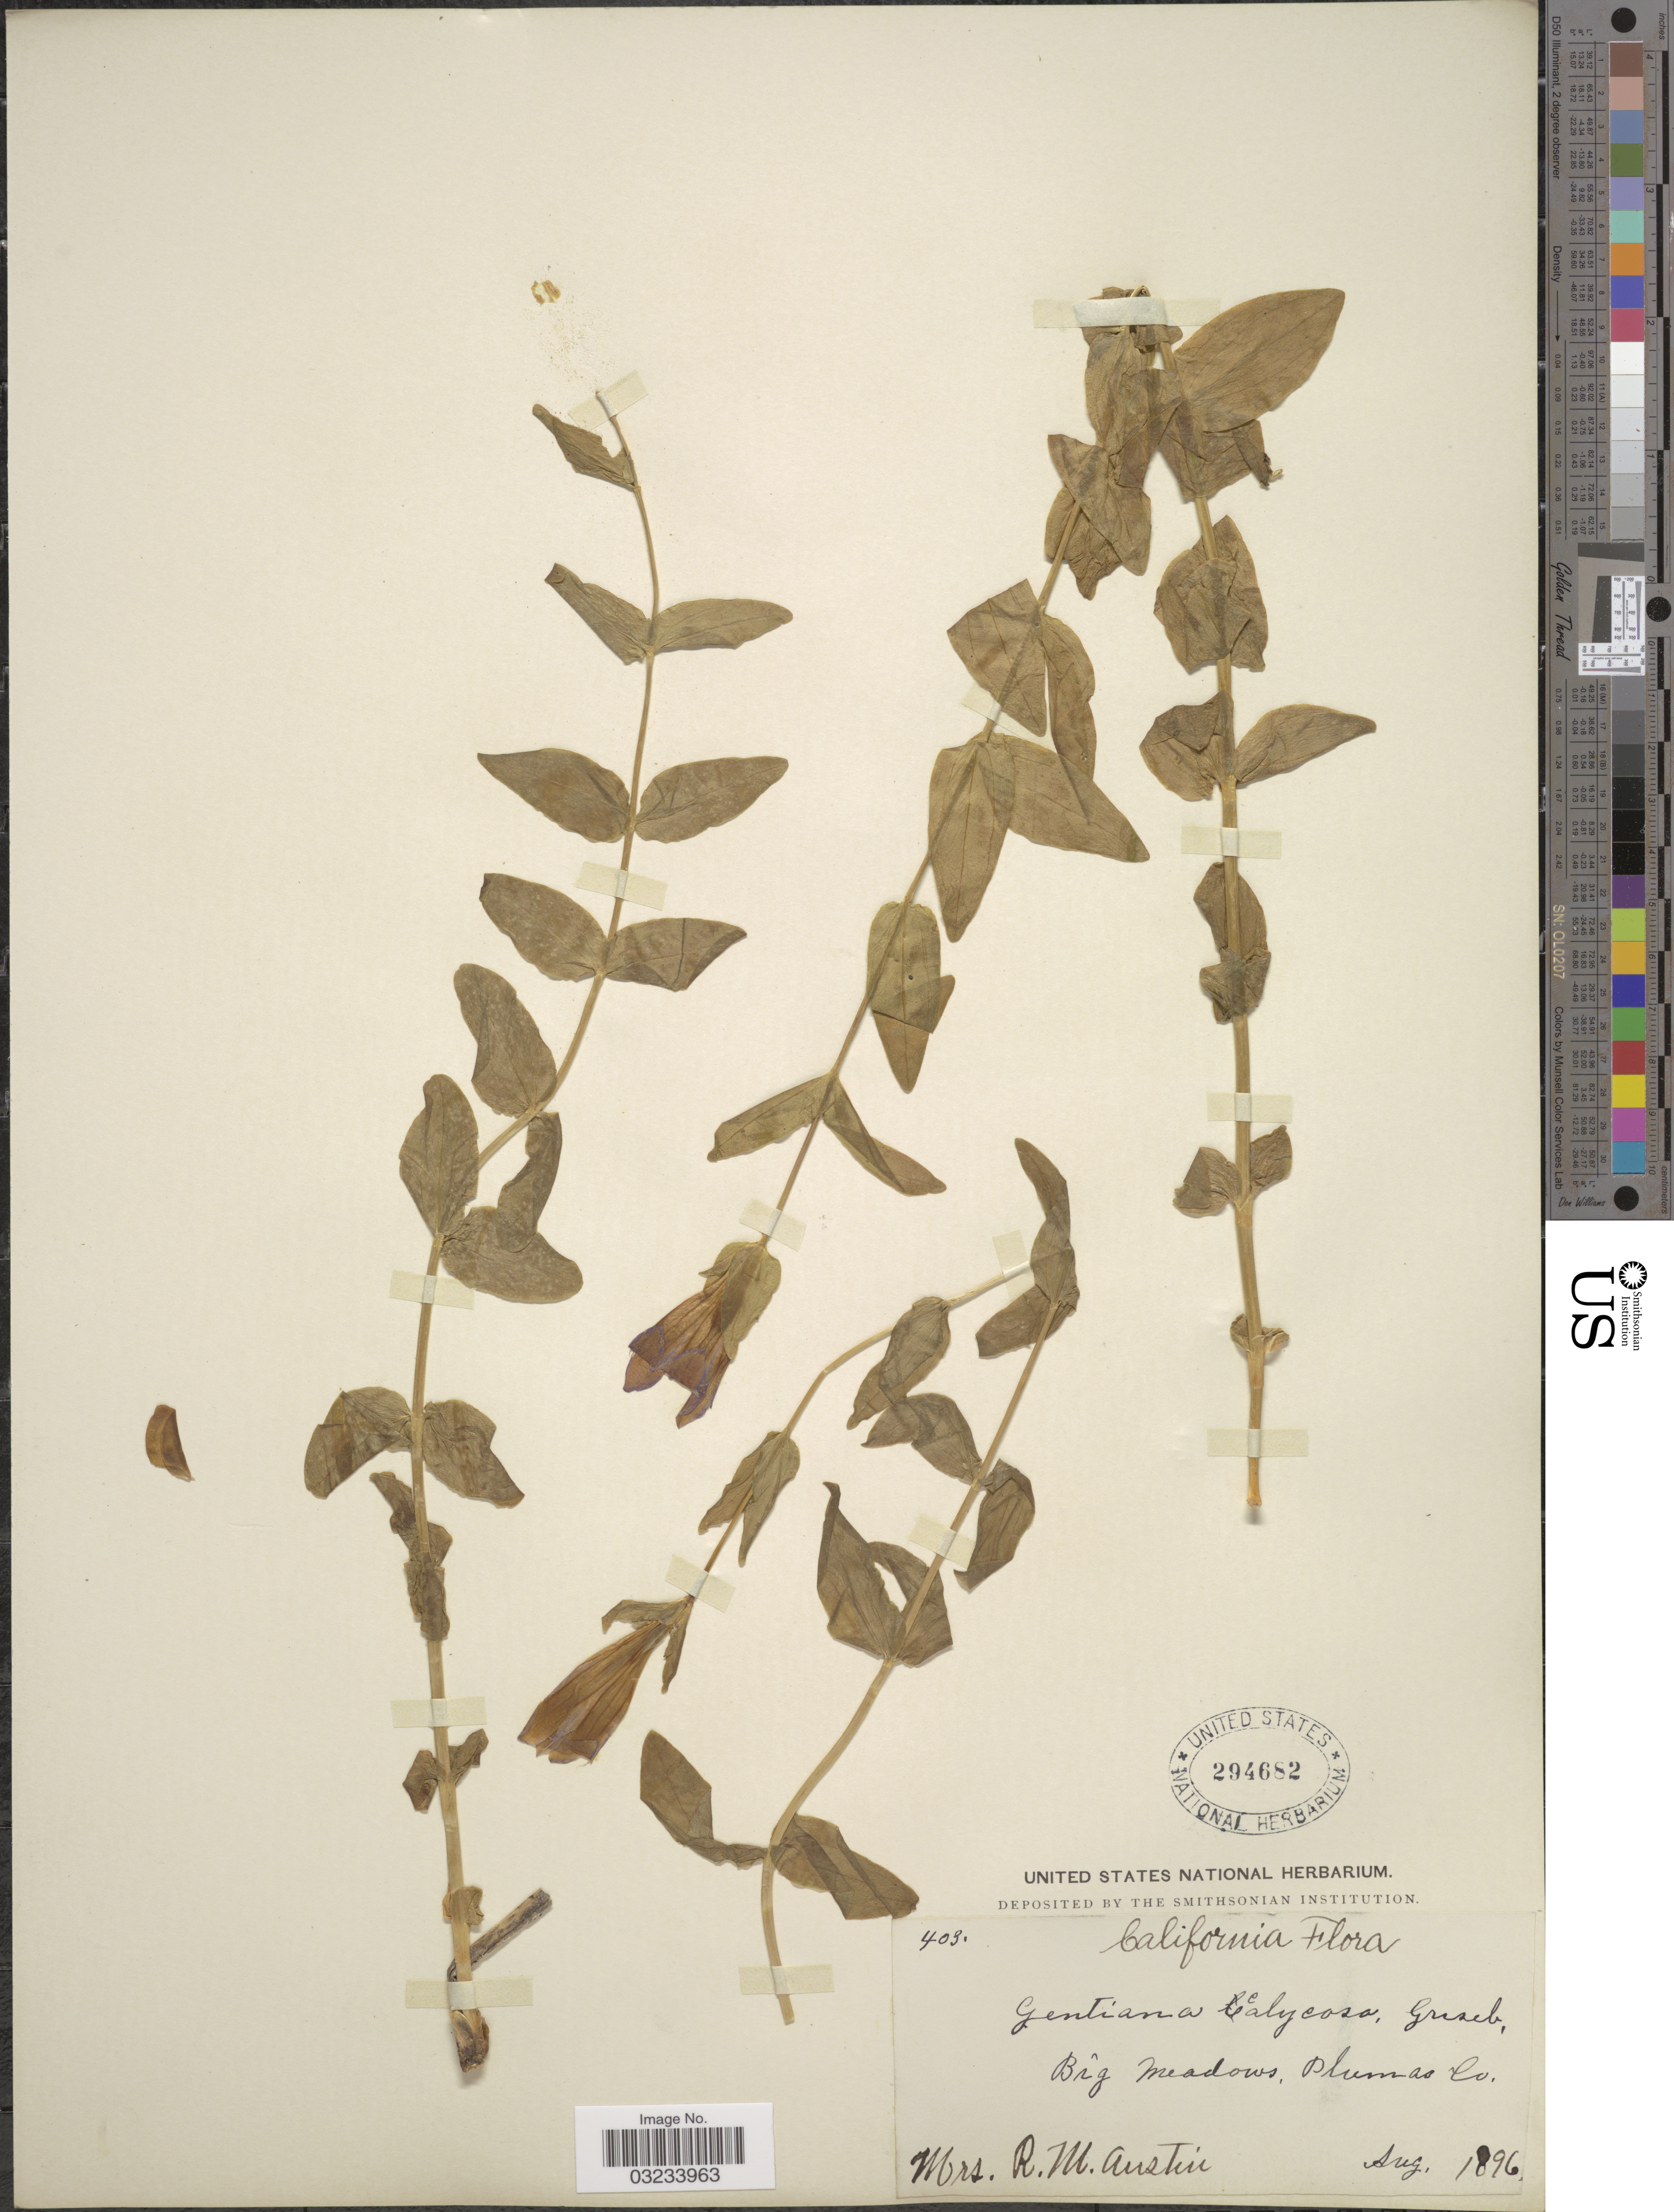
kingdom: Plantae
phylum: Tracheophyta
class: Magnoliopsida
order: Gentianales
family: Gentianaceae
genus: Gentiana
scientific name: Gentiana calycosa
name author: Griseb.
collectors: R. Austin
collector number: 403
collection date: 1896-08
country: United States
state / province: California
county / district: Plumas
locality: Big meadows, Plumas Co.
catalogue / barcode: US 294682